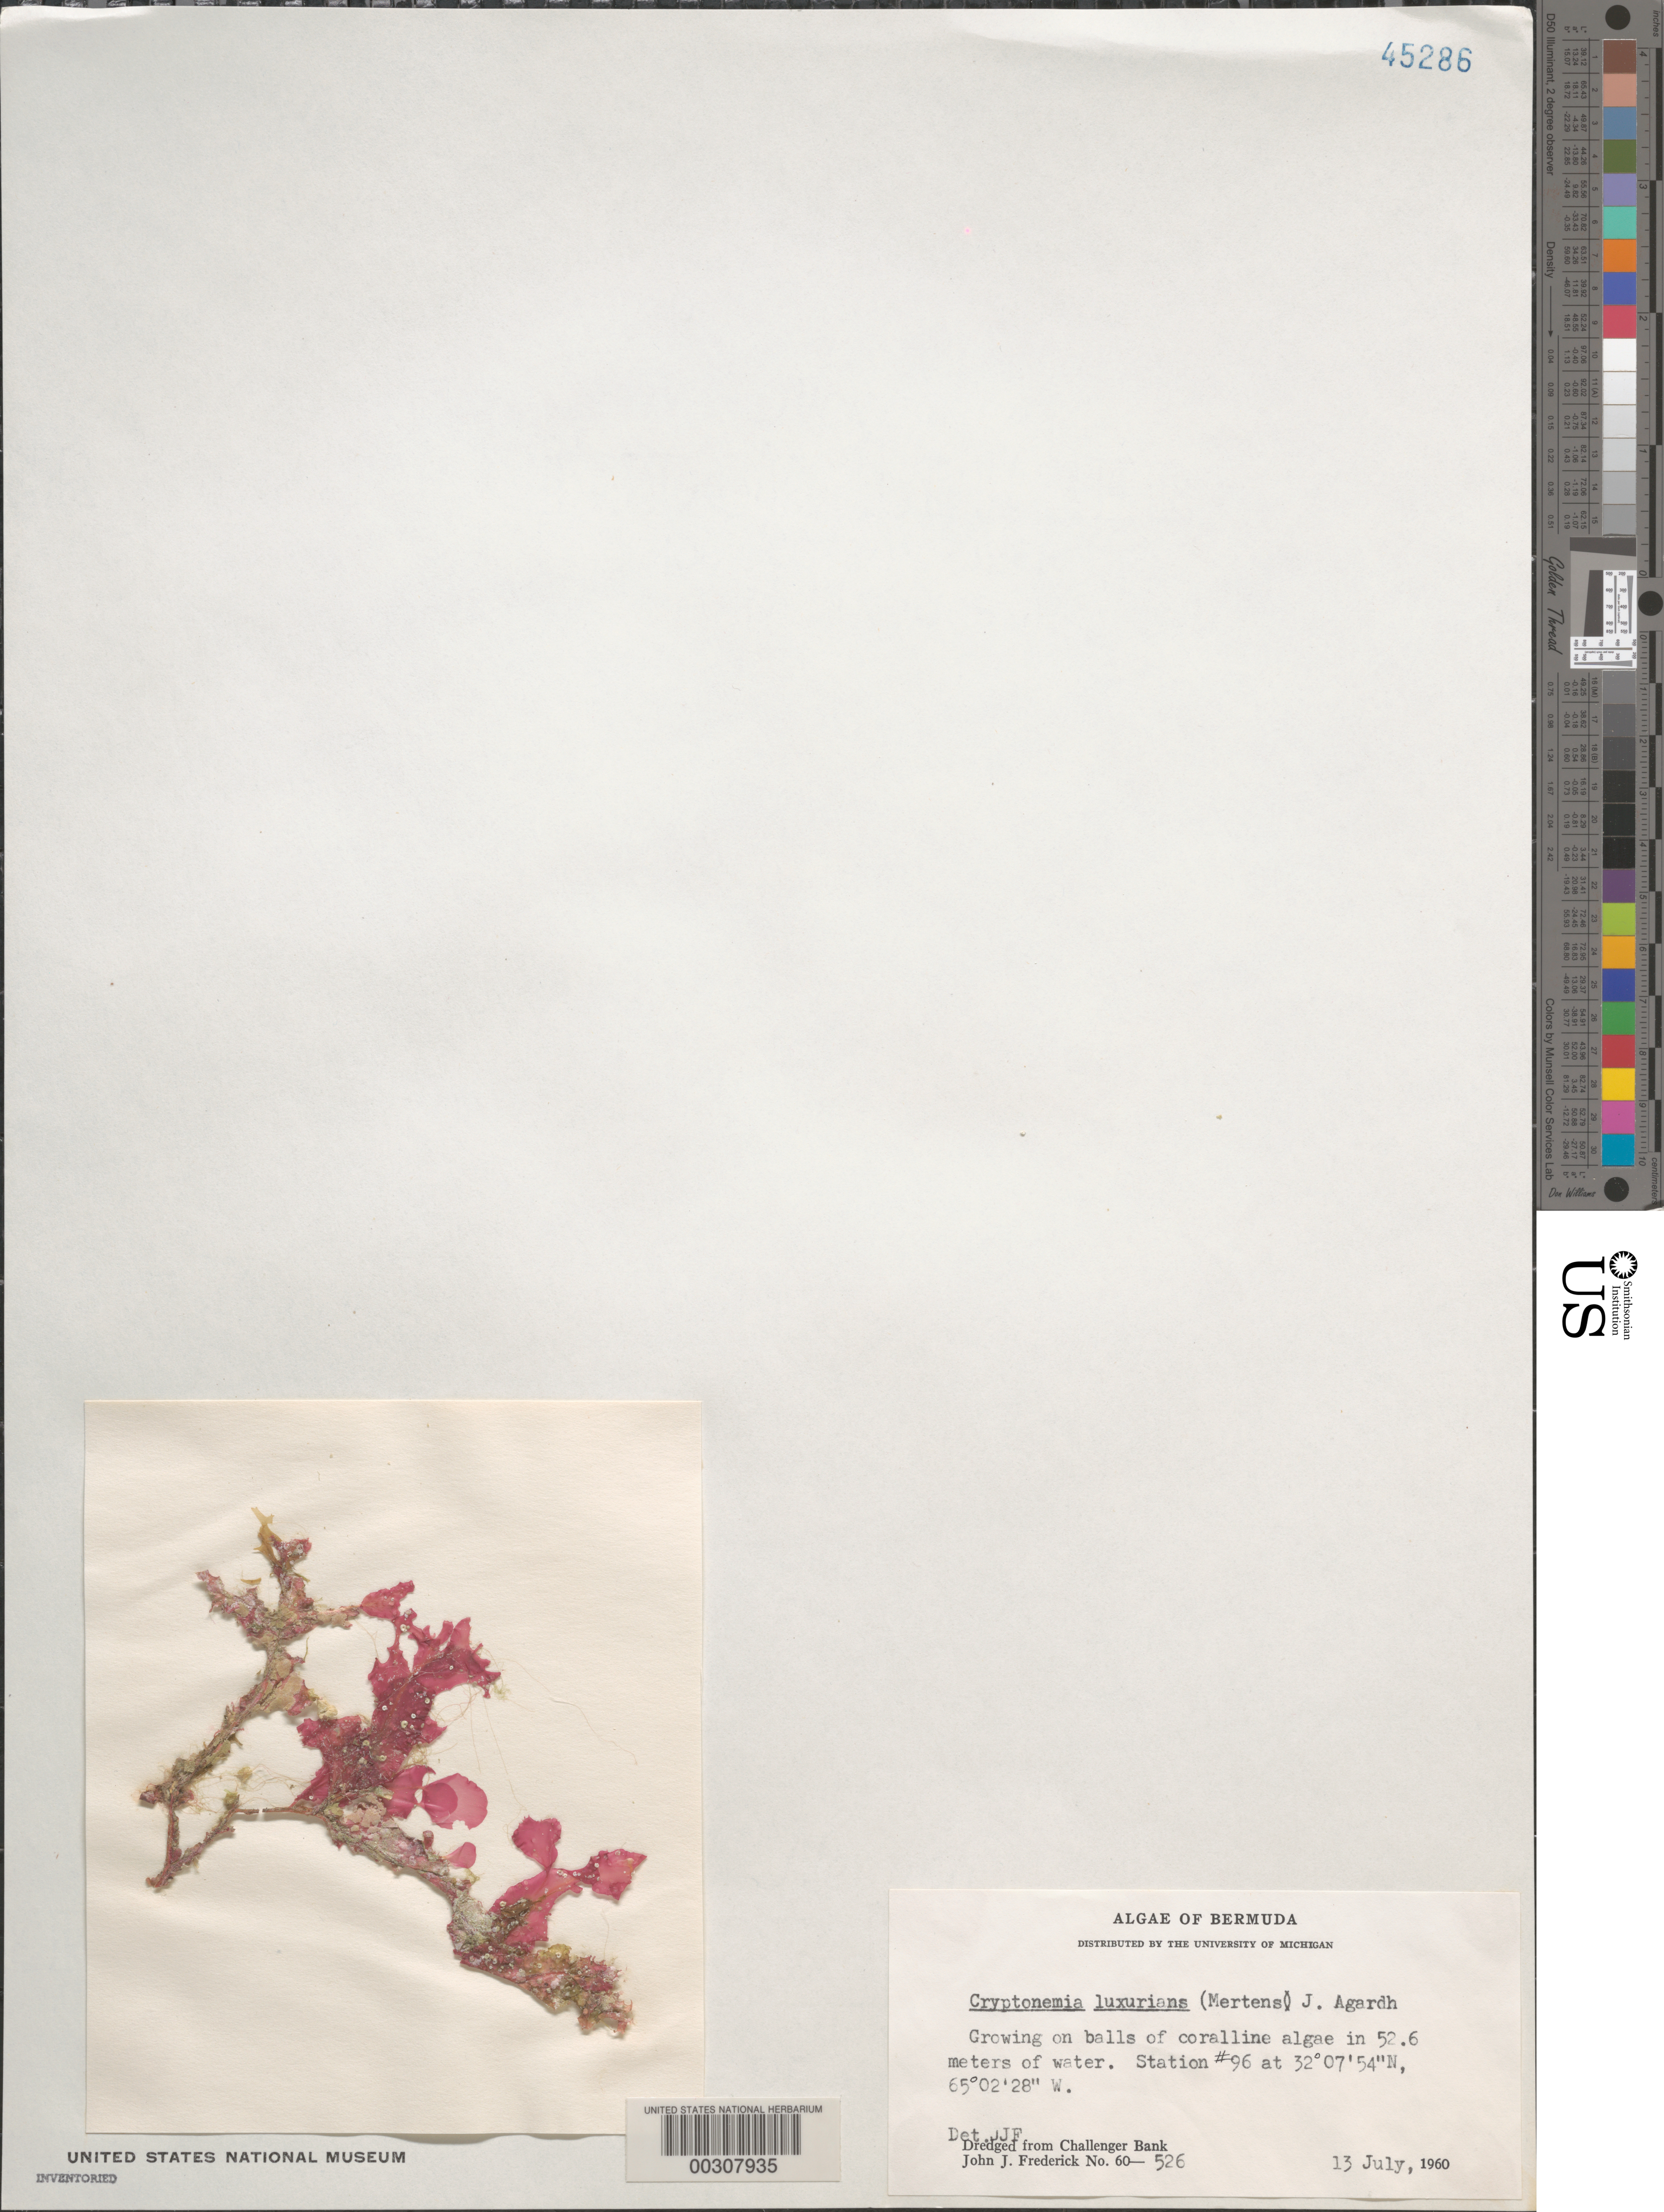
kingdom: Plantae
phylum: Rhodophyta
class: Florideophyceae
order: Halymeniales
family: Halymeniaceae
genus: Cryptonemia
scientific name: Cryptonemia seminervis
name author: (C. Agardh) J. Agardh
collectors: J. Frederick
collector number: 60-526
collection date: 1960-07-13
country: Bermuda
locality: Station #96. Dredged from Challenger Bank.